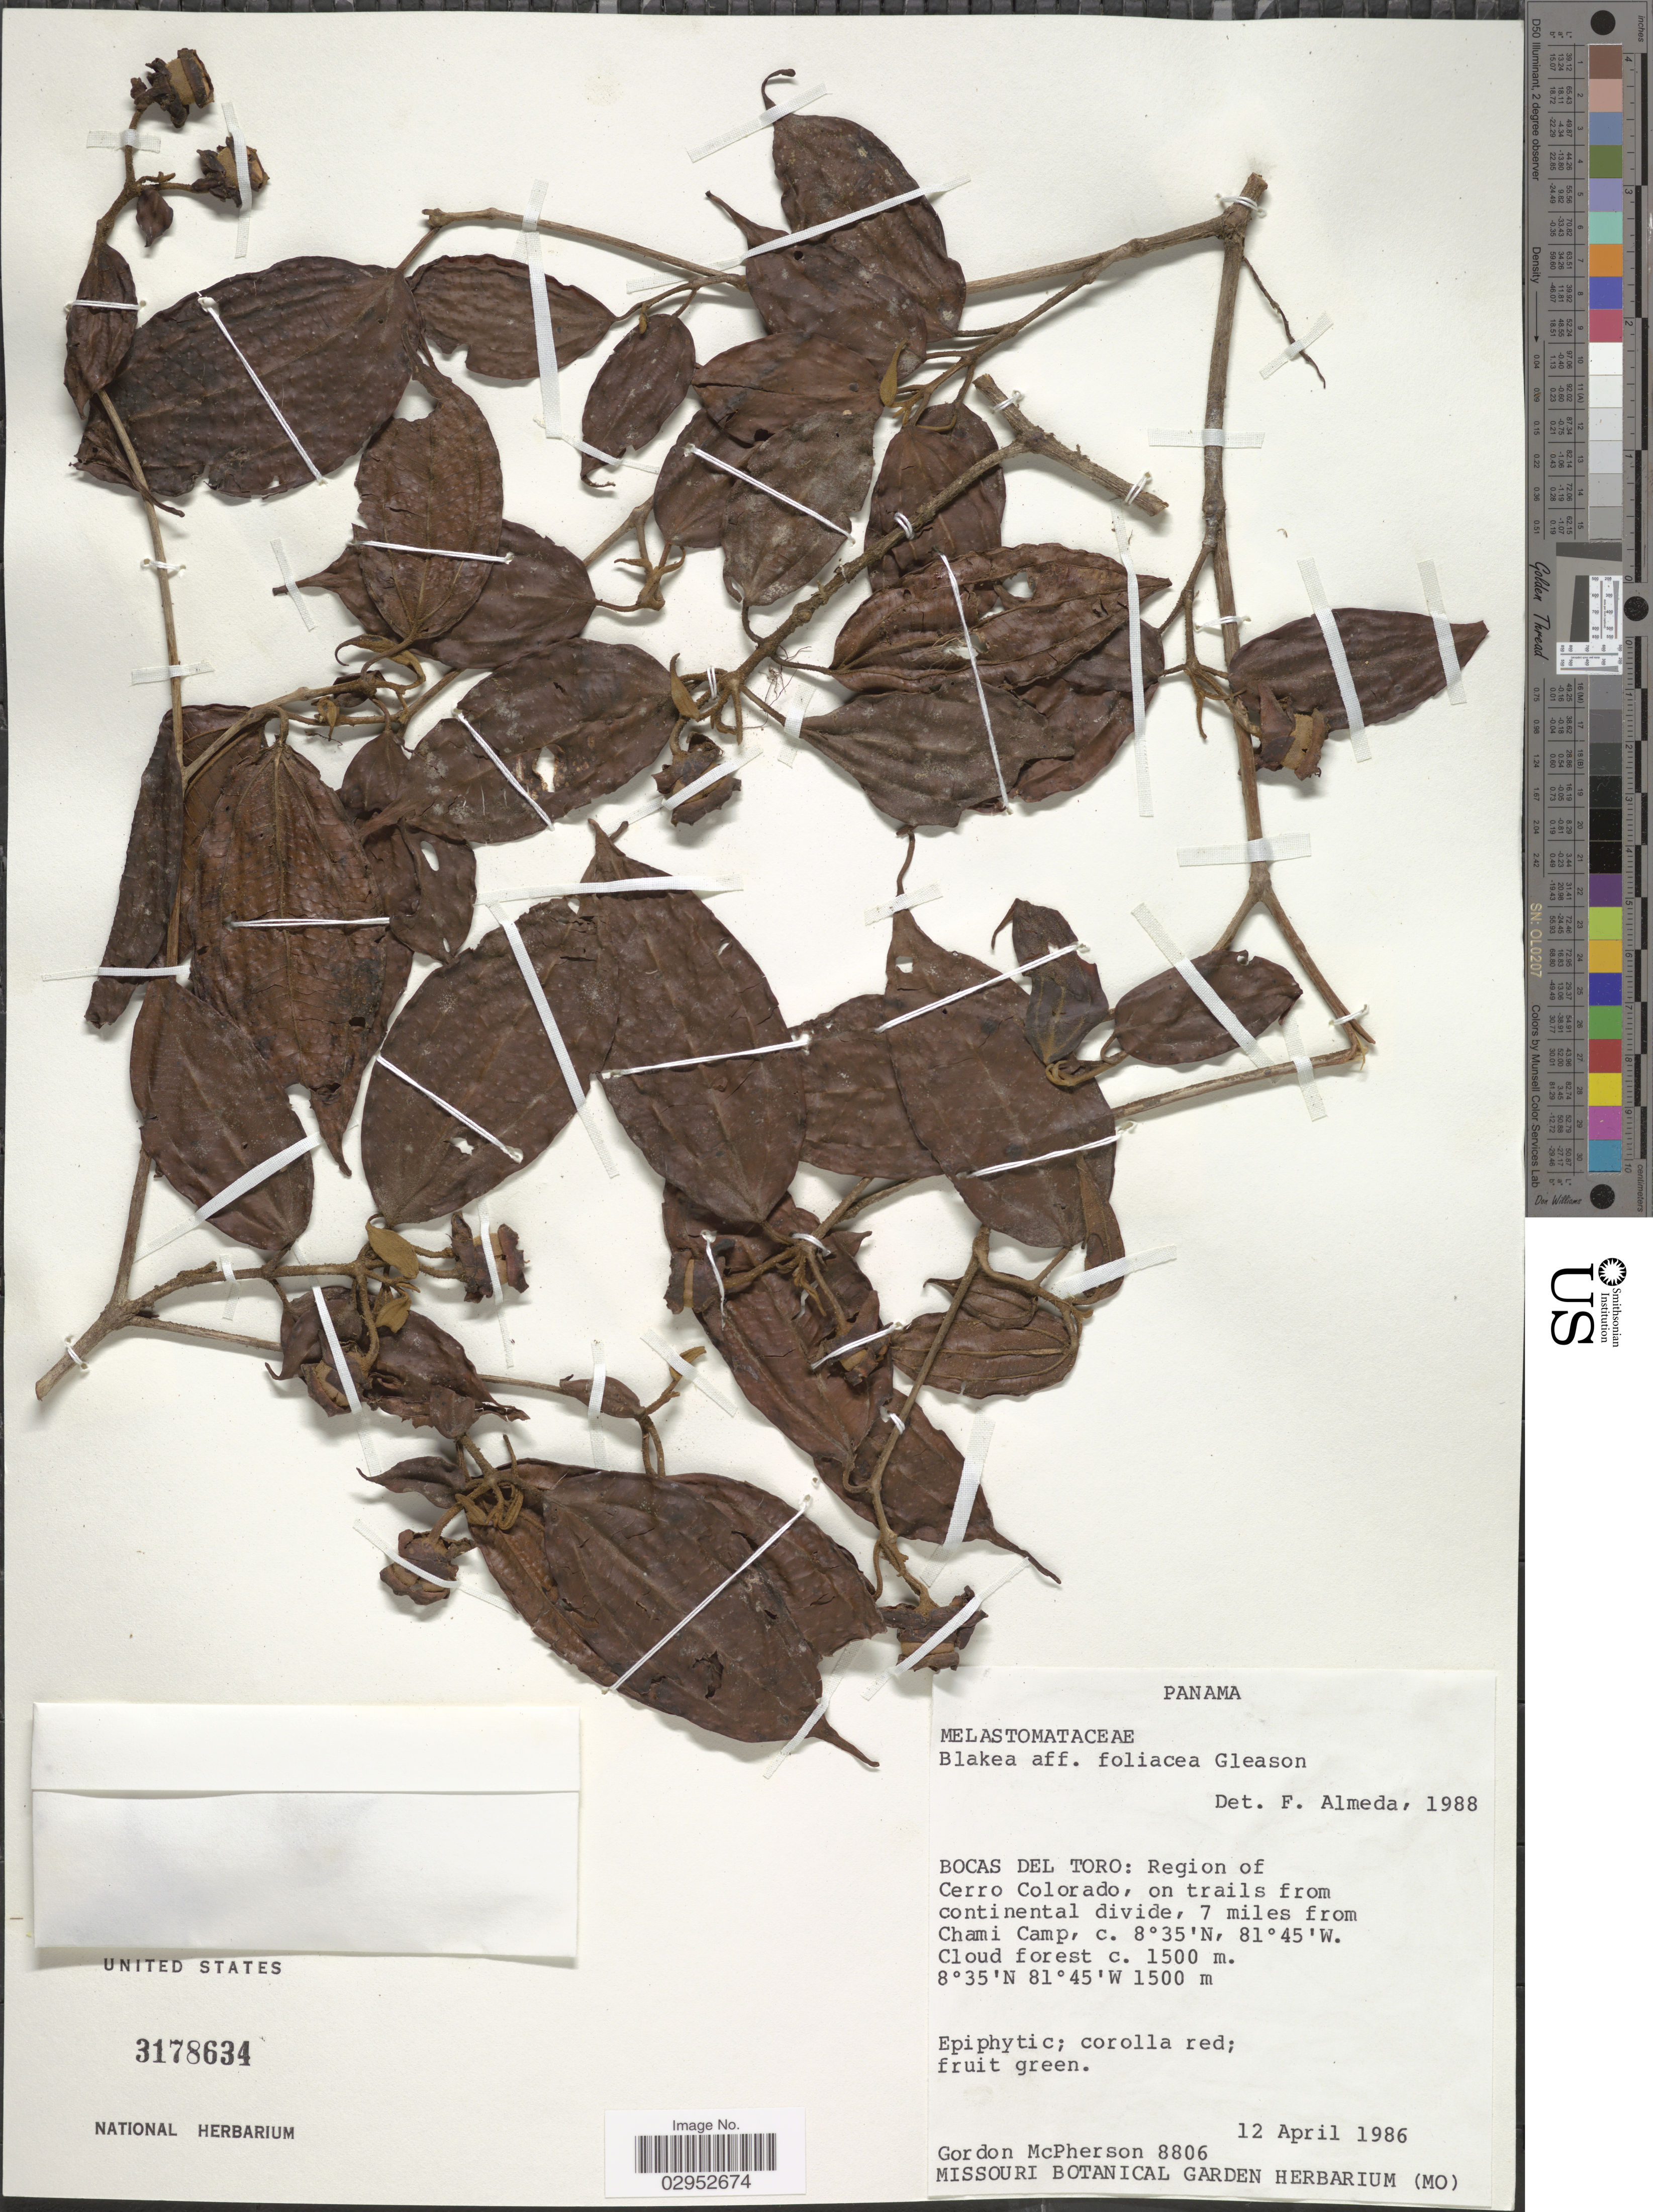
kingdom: Plantae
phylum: Tracheophyta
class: Magnoliopsida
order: Myrtales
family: Melastomataceae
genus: Blakea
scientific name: Blakea foliacea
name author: Gleason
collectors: G. McPherson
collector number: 8806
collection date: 1986-04-12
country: Panama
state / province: Bocas del Toro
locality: Bocas del Toro: Region of Cerro Colorado, on trails from continental divide, 7 miles from Chami Camp.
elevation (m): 1500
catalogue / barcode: US 3178634